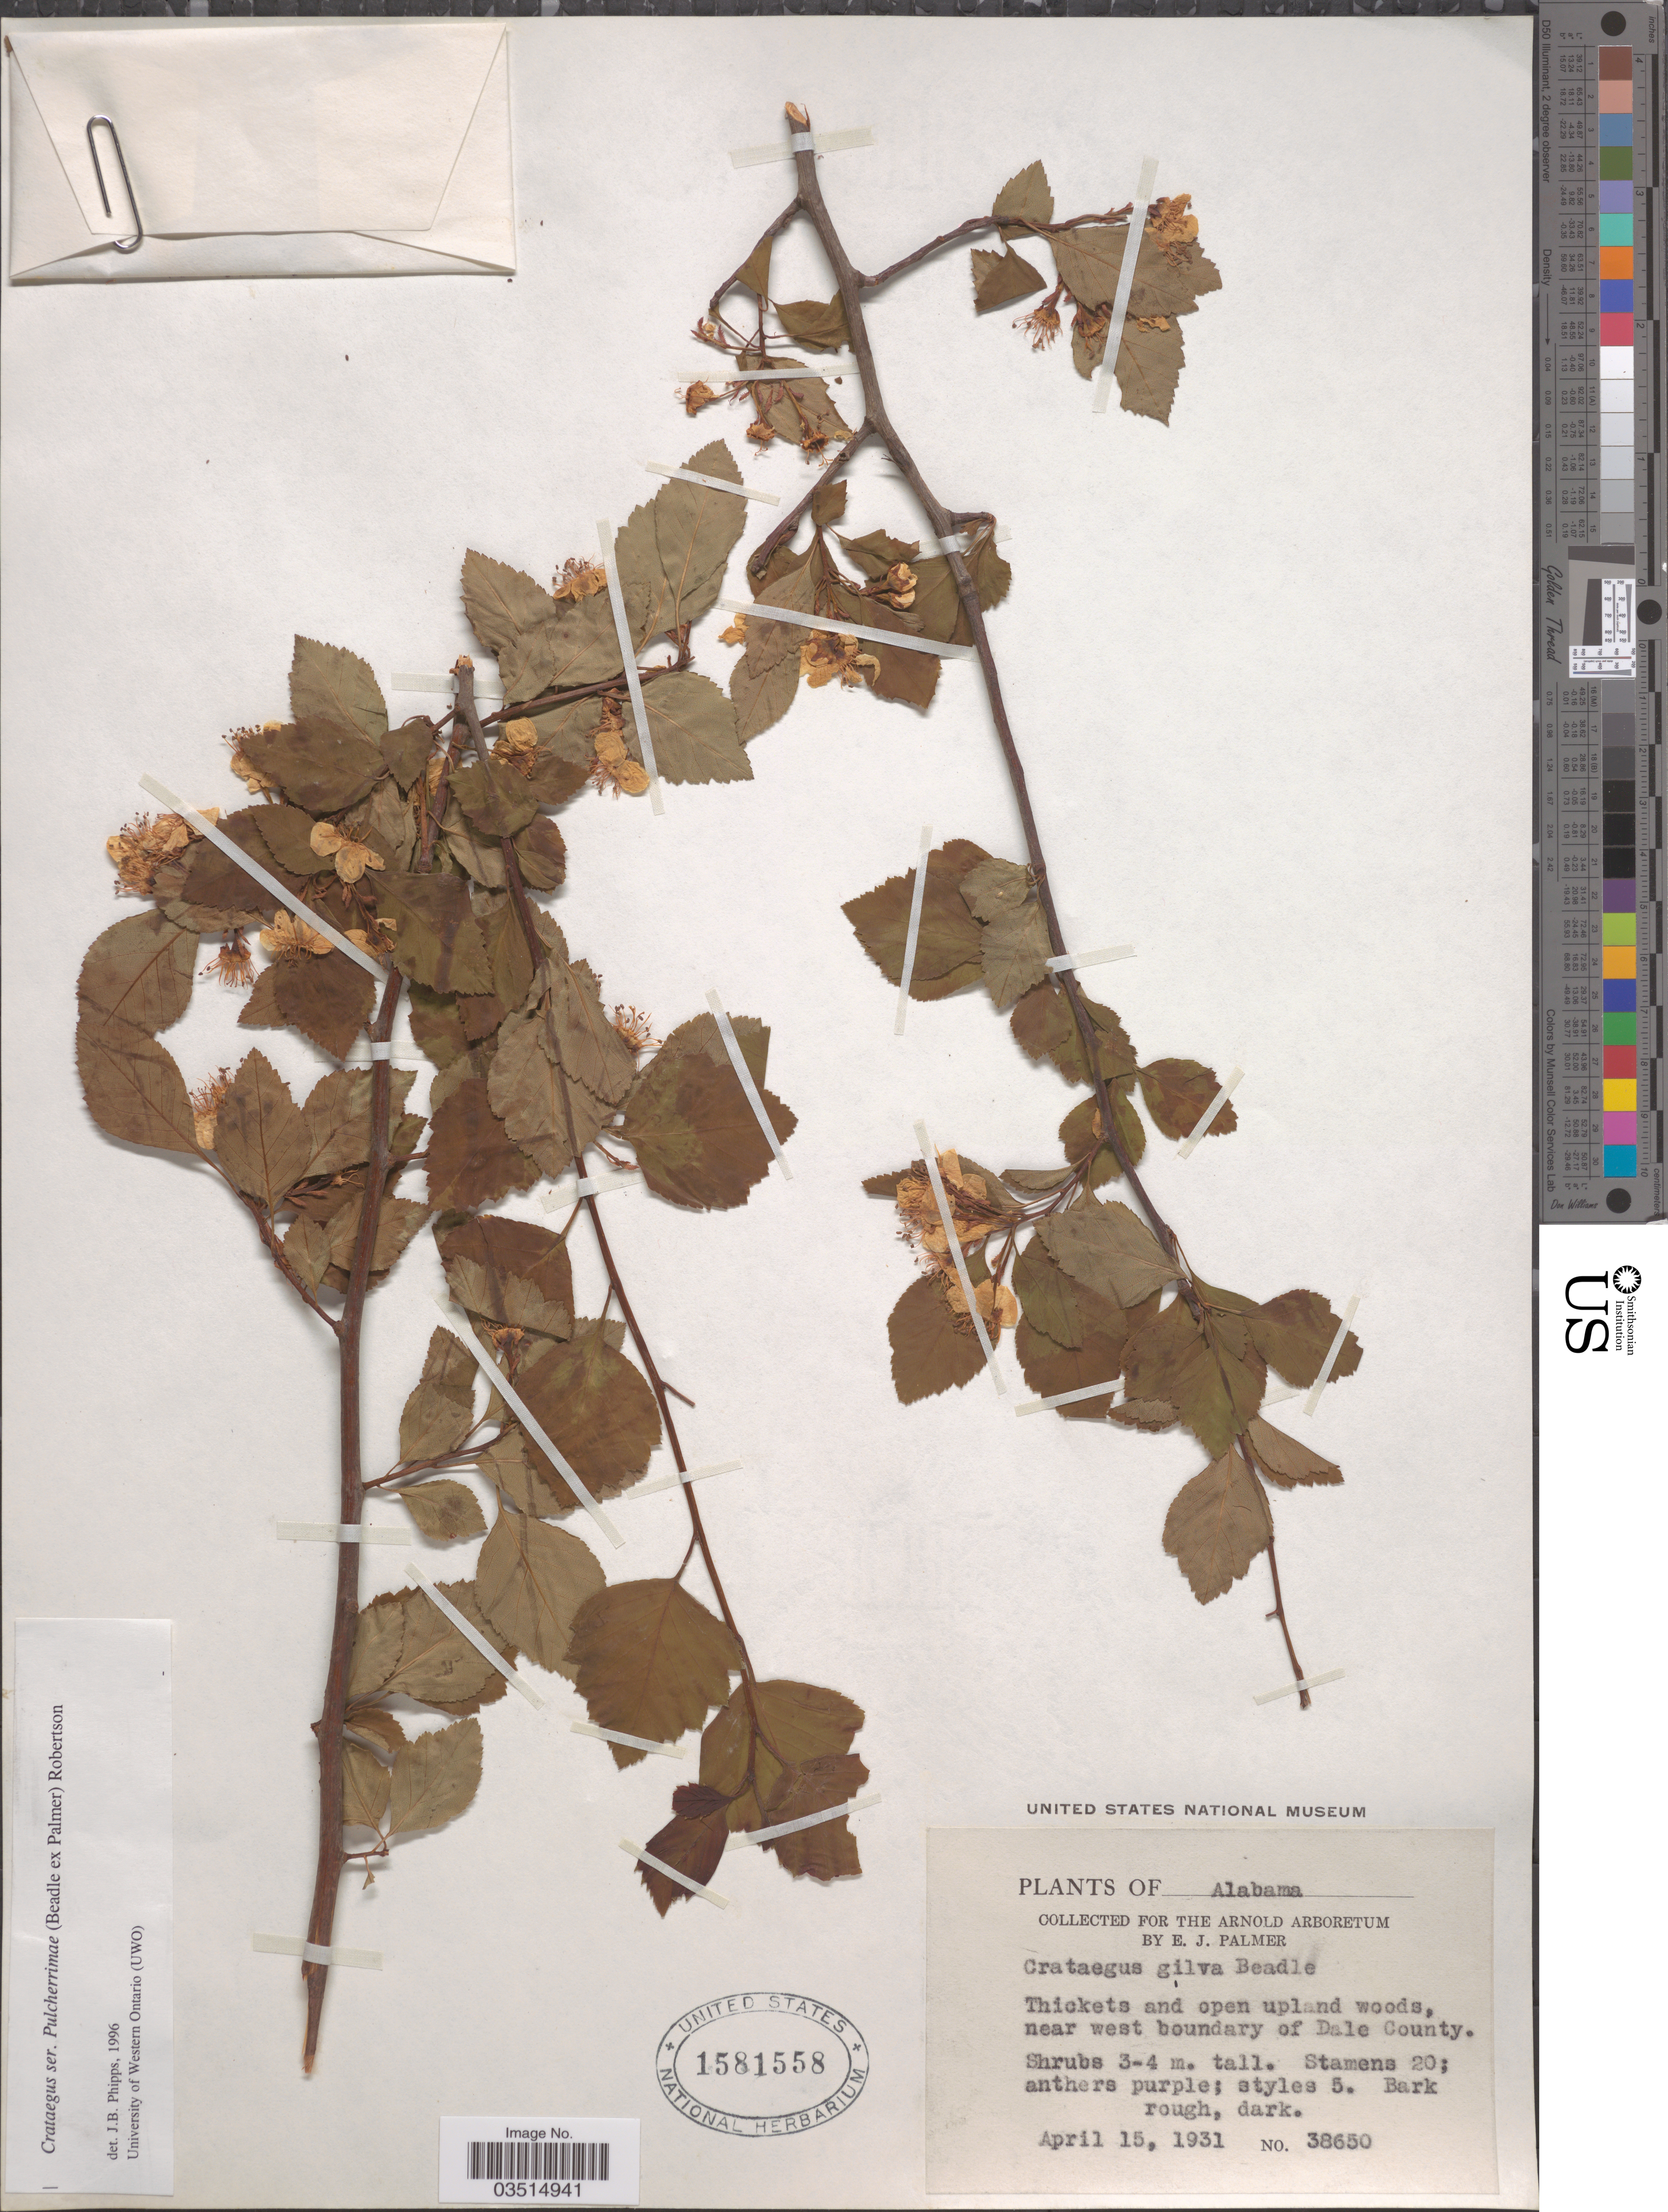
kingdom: Plantae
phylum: Tracheophyta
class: Magnoliopsida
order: Rosales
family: Rosaceae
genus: Crataegus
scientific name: Crataegus gilva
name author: Beadle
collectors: E. J. Palmer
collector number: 38650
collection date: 1931-04-15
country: United States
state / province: Alabama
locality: Near west boundary of Dale County.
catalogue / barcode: US 1581558